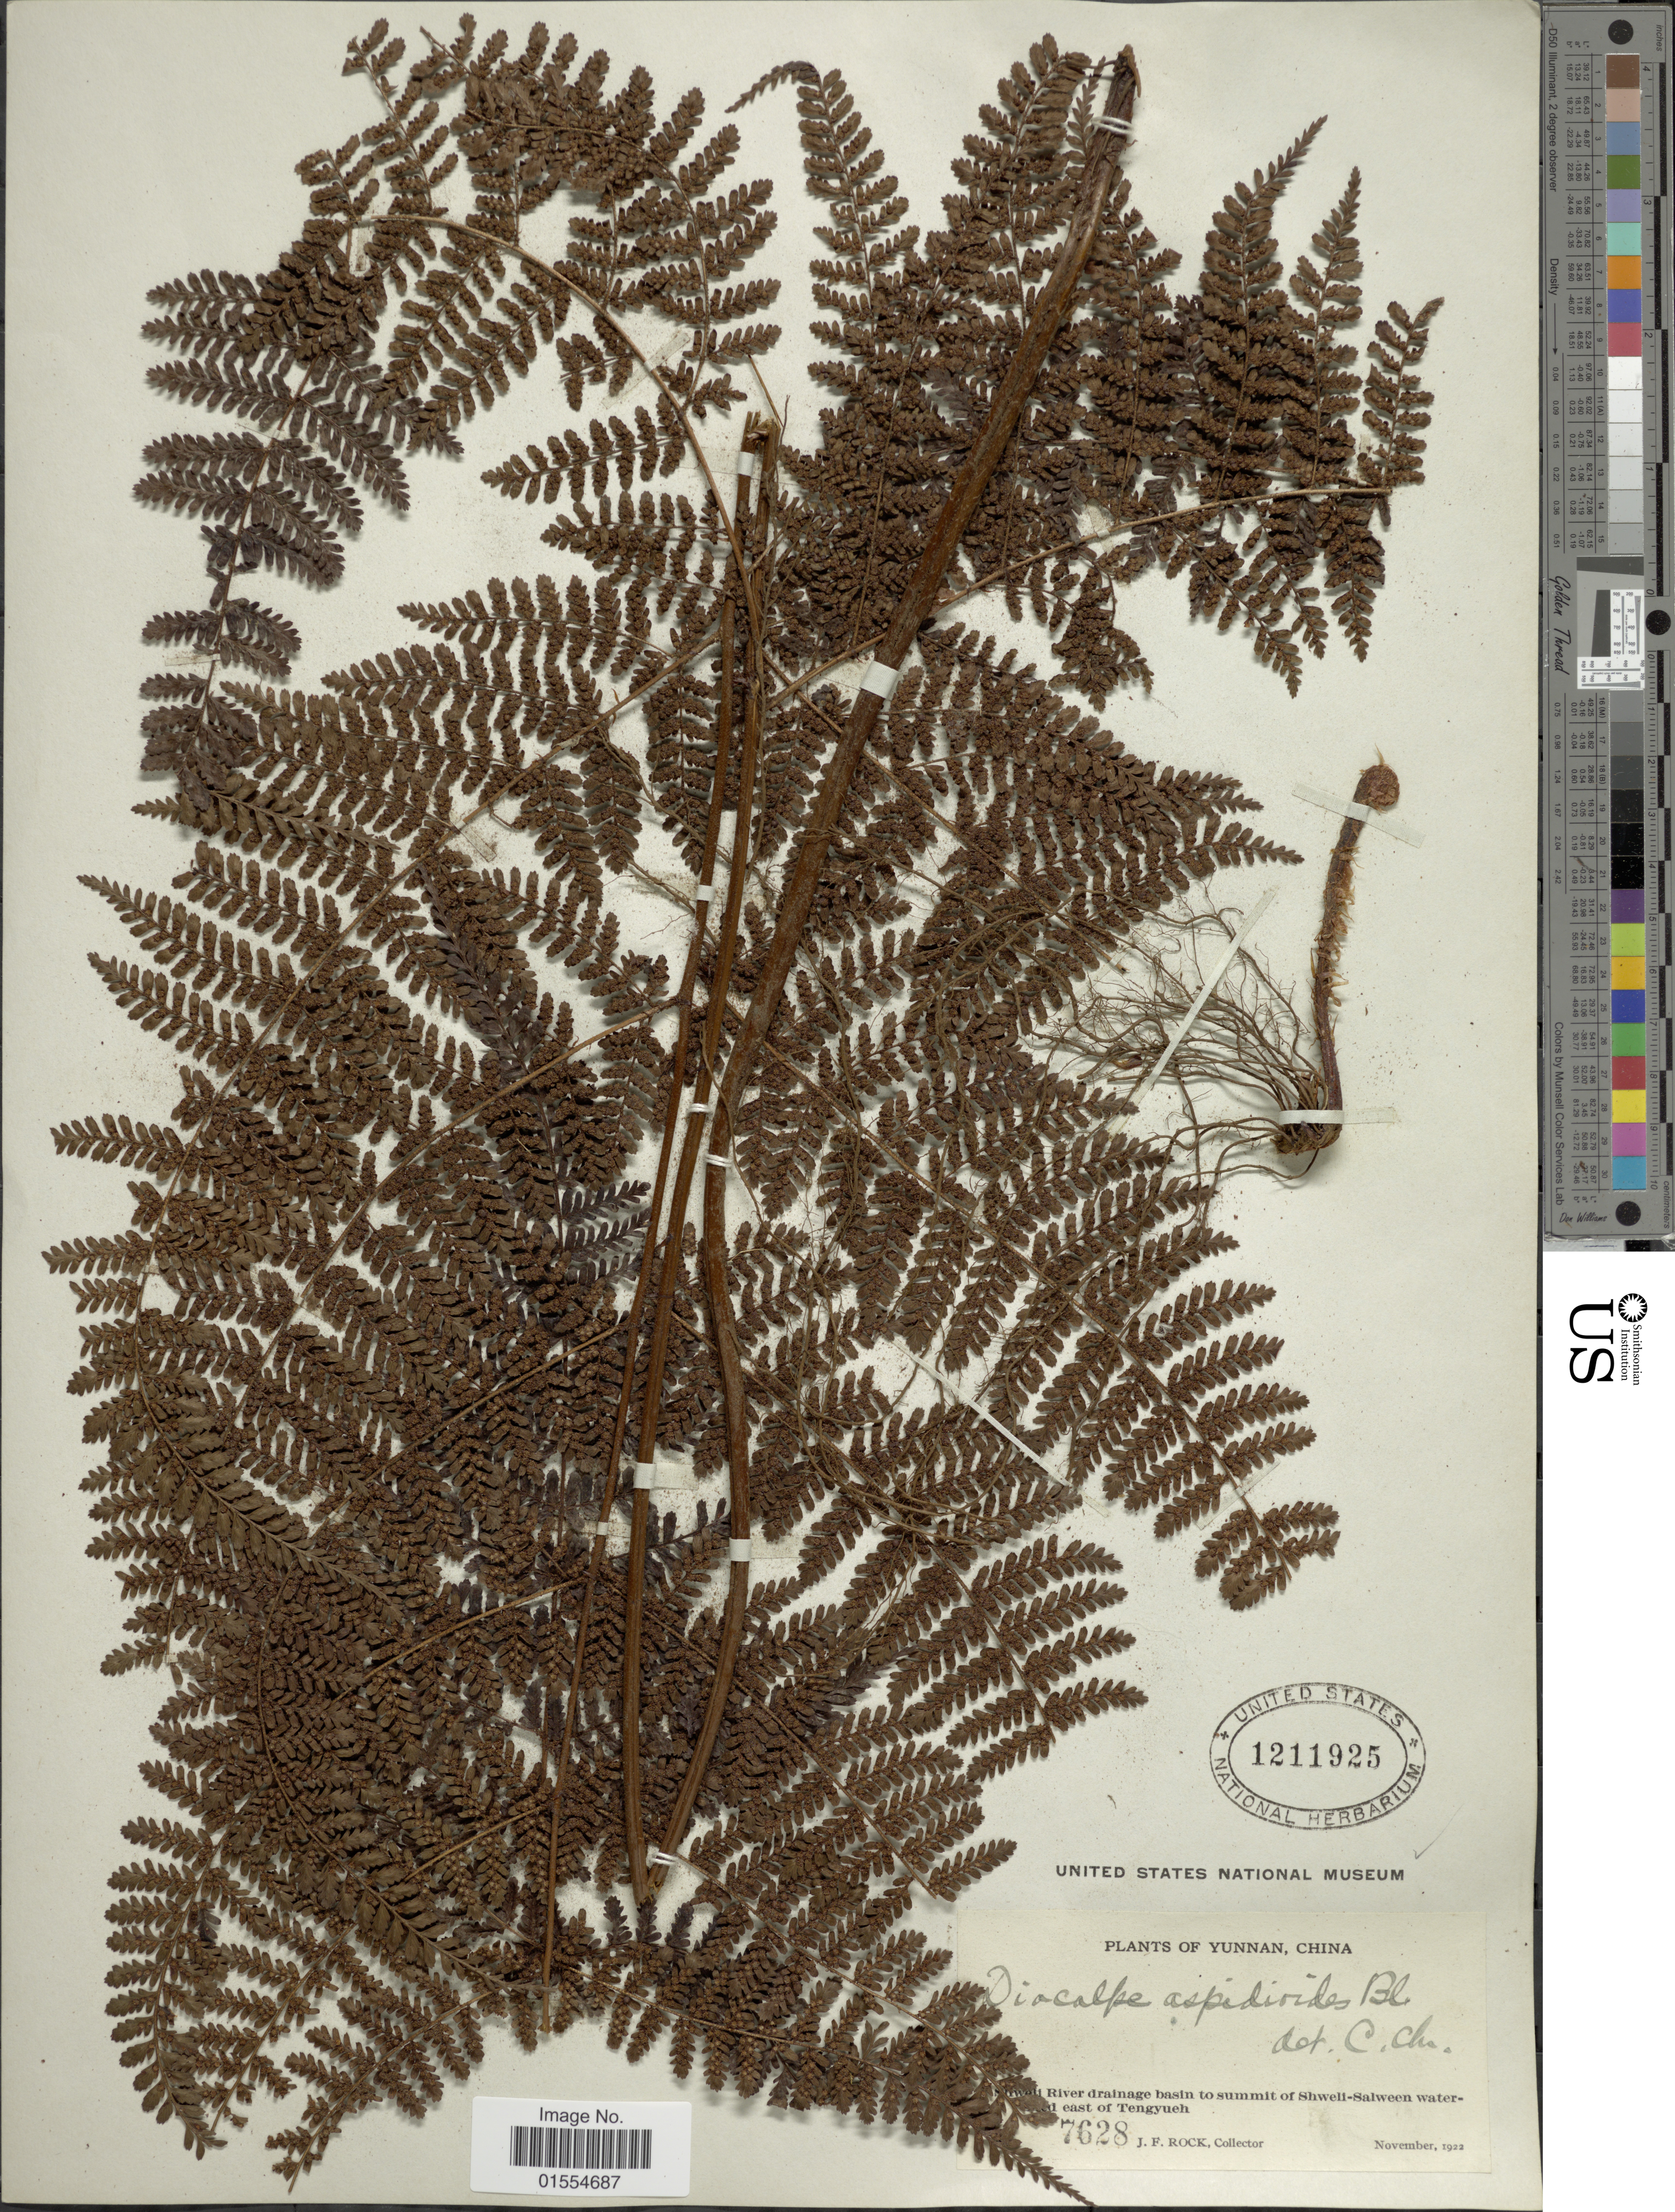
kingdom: Plantae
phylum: Tracheophyta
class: Polypodiopsida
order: Polypodiales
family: Dryopteridaceae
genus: Dryopteris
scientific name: Dryopteris pseudocaenopteris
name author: (Kunze) Li Bing Zhang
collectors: J. Rock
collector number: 7628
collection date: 1922-11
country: China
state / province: Yunnan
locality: Yunnan, China, river drainage basin to summit of Shweli-Salween water-, east of Tengyueh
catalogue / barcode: US 1211925